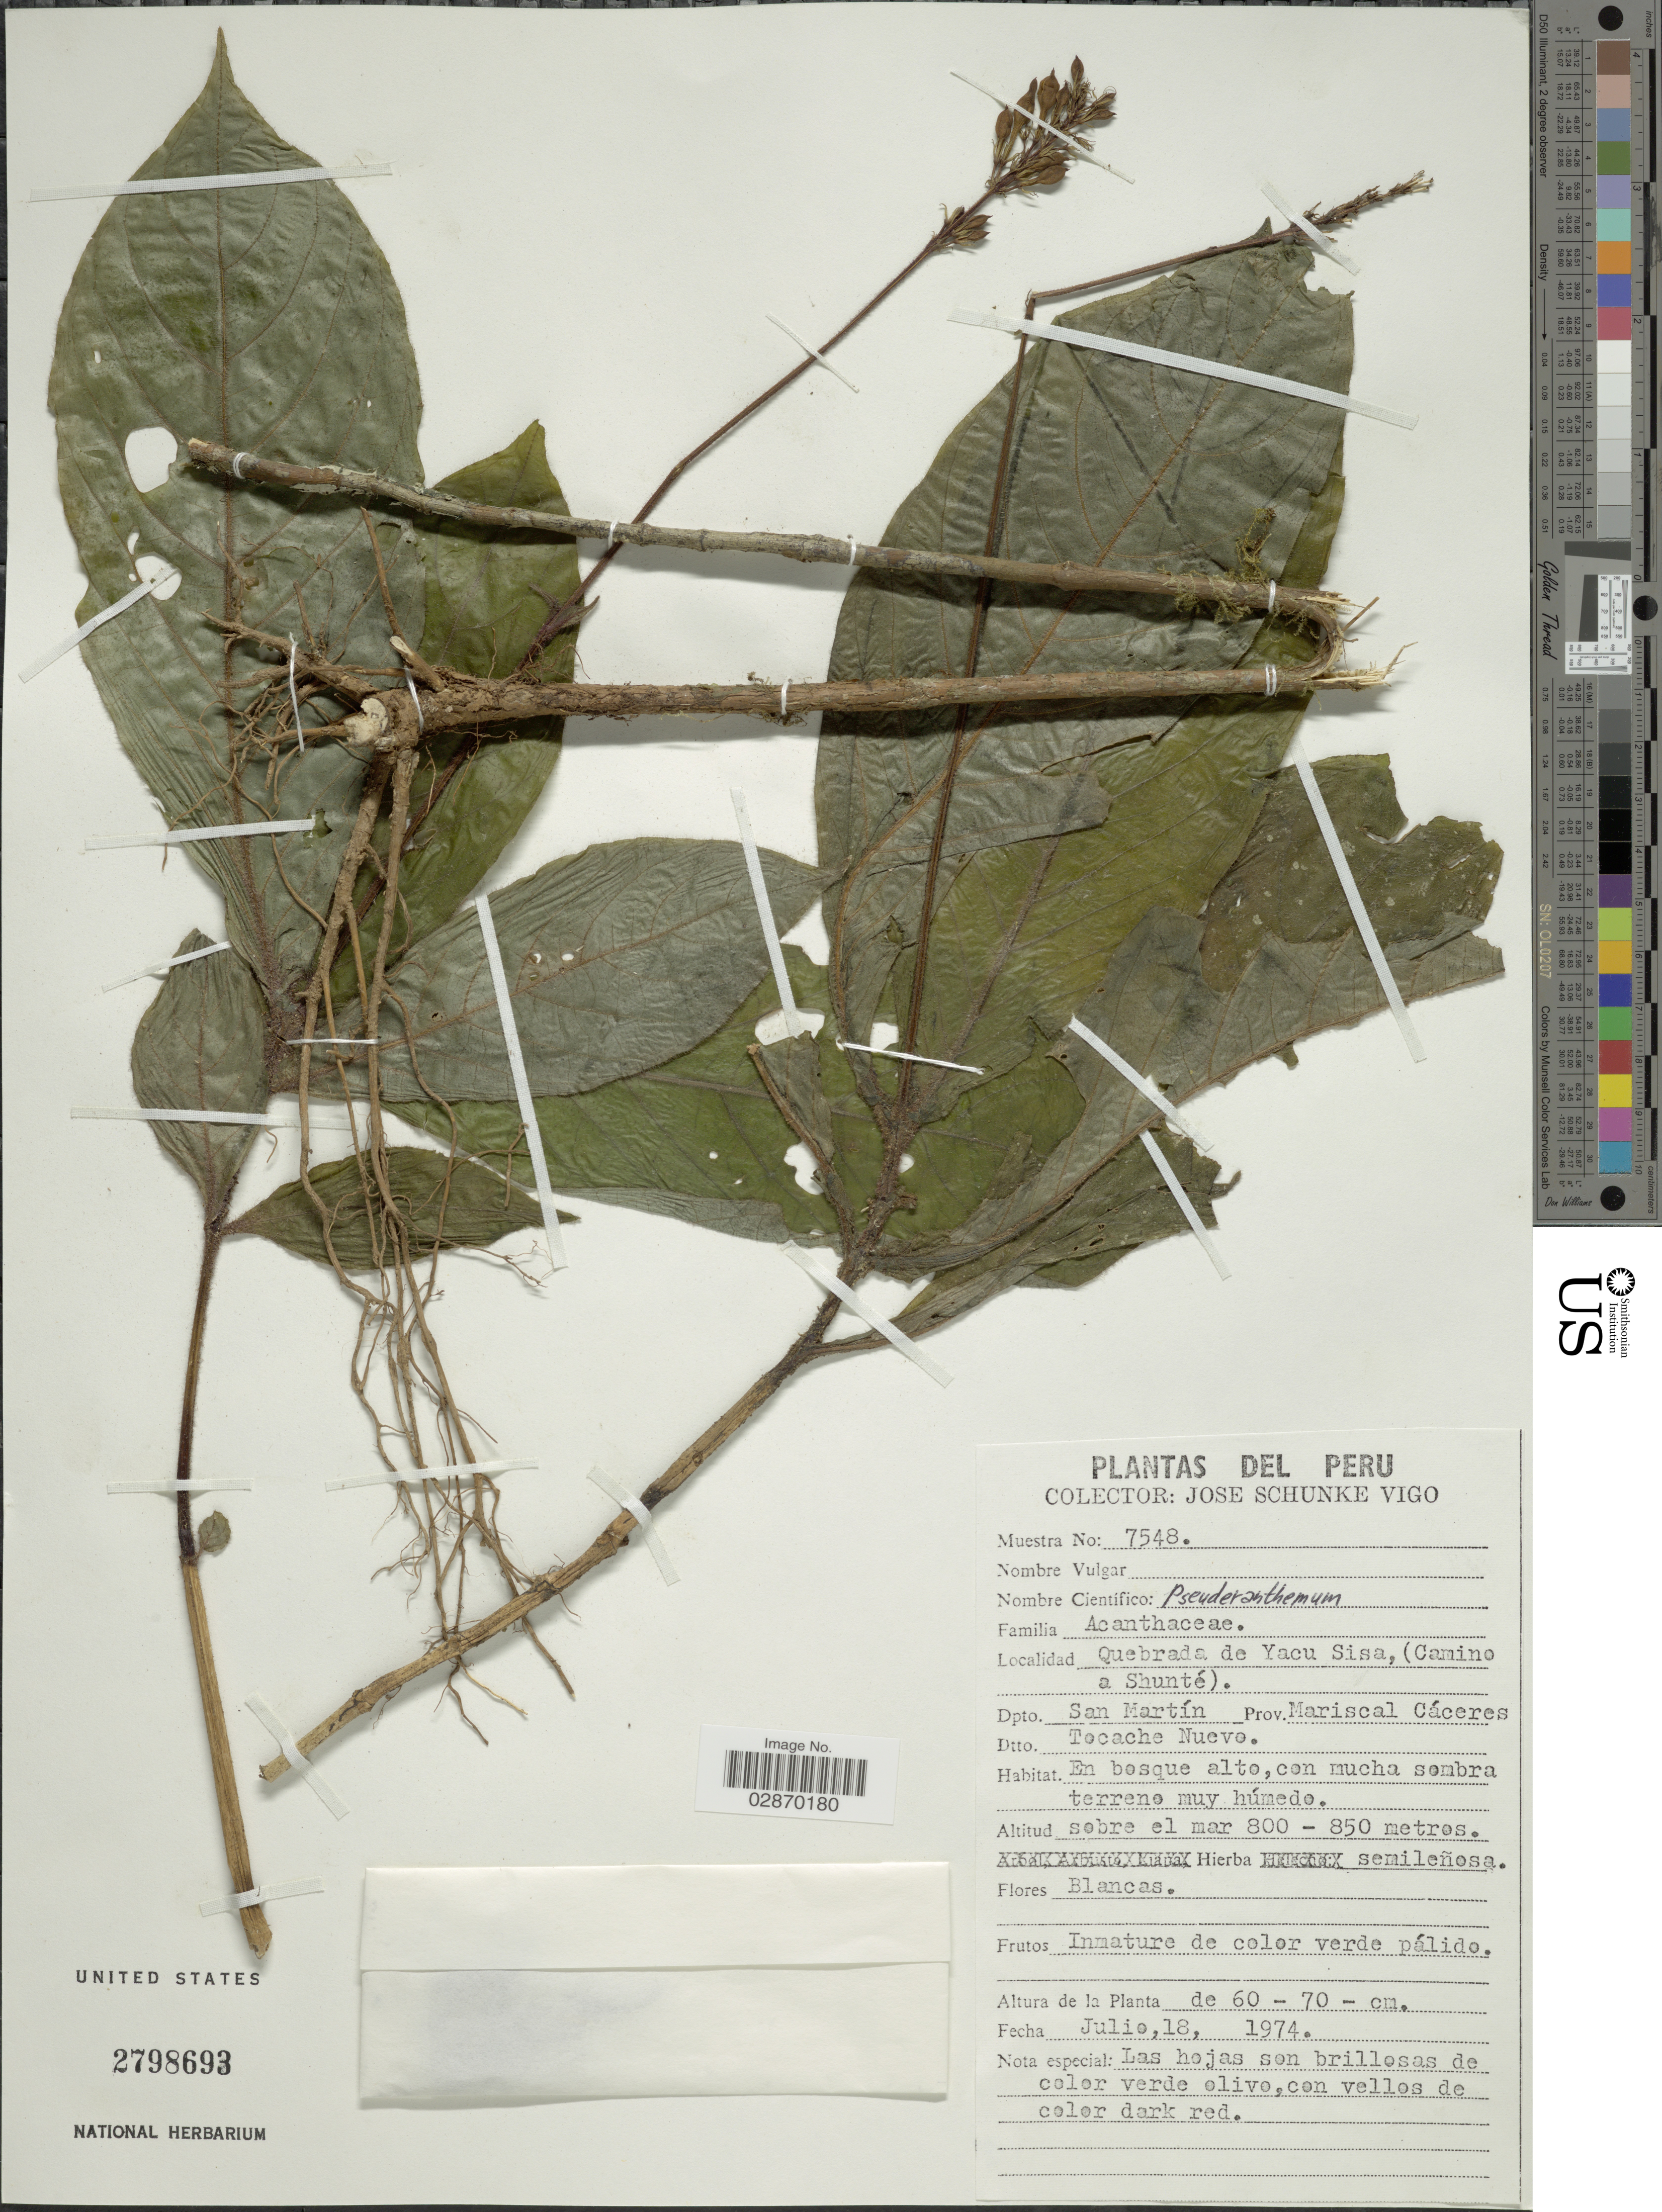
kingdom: Plantae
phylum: Tracheophyta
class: Magnoliopsida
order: Lamiales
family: Acanthaceae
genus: Pseuderanthemum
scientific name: Pseuderanthemum sp.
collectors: J. Schunke Vigo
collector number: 7548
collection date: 1974-07-18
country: Peru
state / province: San Martín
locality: Quebrada de Yacu Sisa, (Camino a Shunté). Dpto. San Martín, Prov. Mariscal Cáceres. Dtto. Tocache Nuevo.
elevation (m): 800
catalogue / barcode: US 2798693